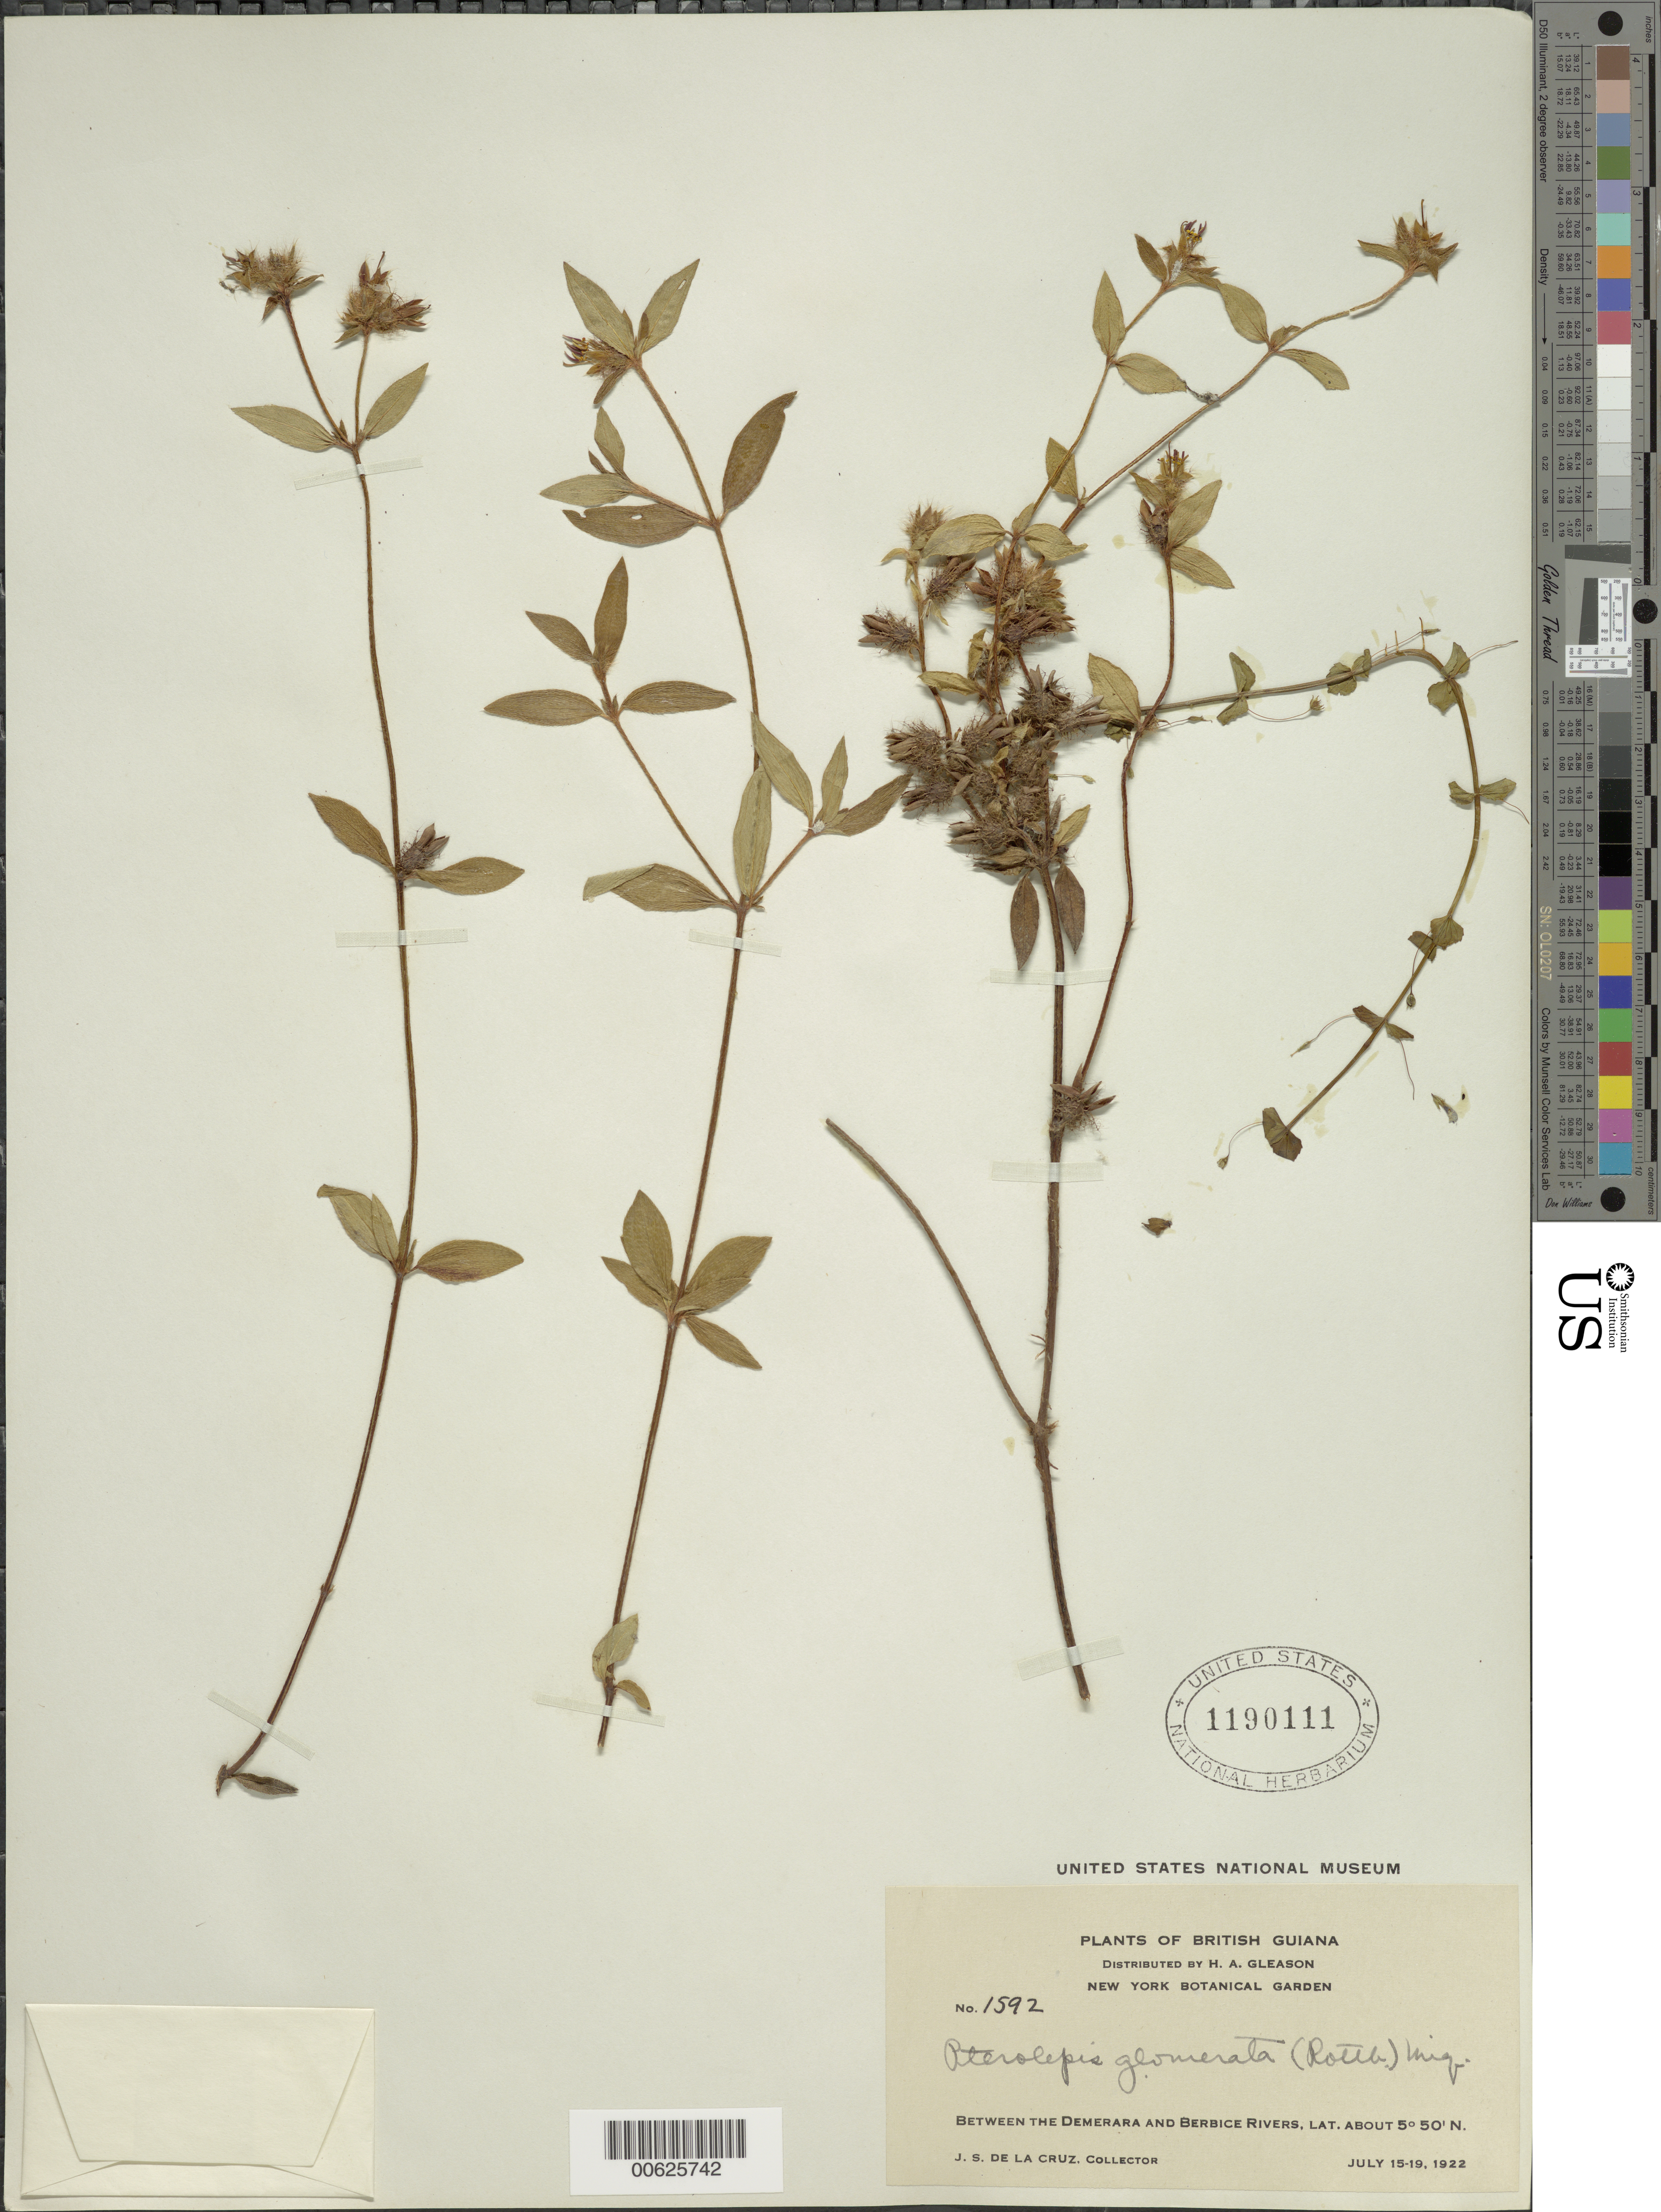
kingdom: Plantae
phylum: Tracheophyta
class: Magnoliopsida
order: Myrtales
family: Melastomataceae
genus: Pterolepis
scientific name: Pterolepis glomerata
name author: (Rottb.) Miq.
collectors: J. S. de la Cruz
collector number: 1592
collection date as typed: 15-Jul-22 to 19-Jul-22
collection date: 1922-07-15/1922-07-19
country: Guyana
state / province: U. Demerara-Berbice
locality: Demerara River to the Berbice River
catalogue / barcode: US 1190111